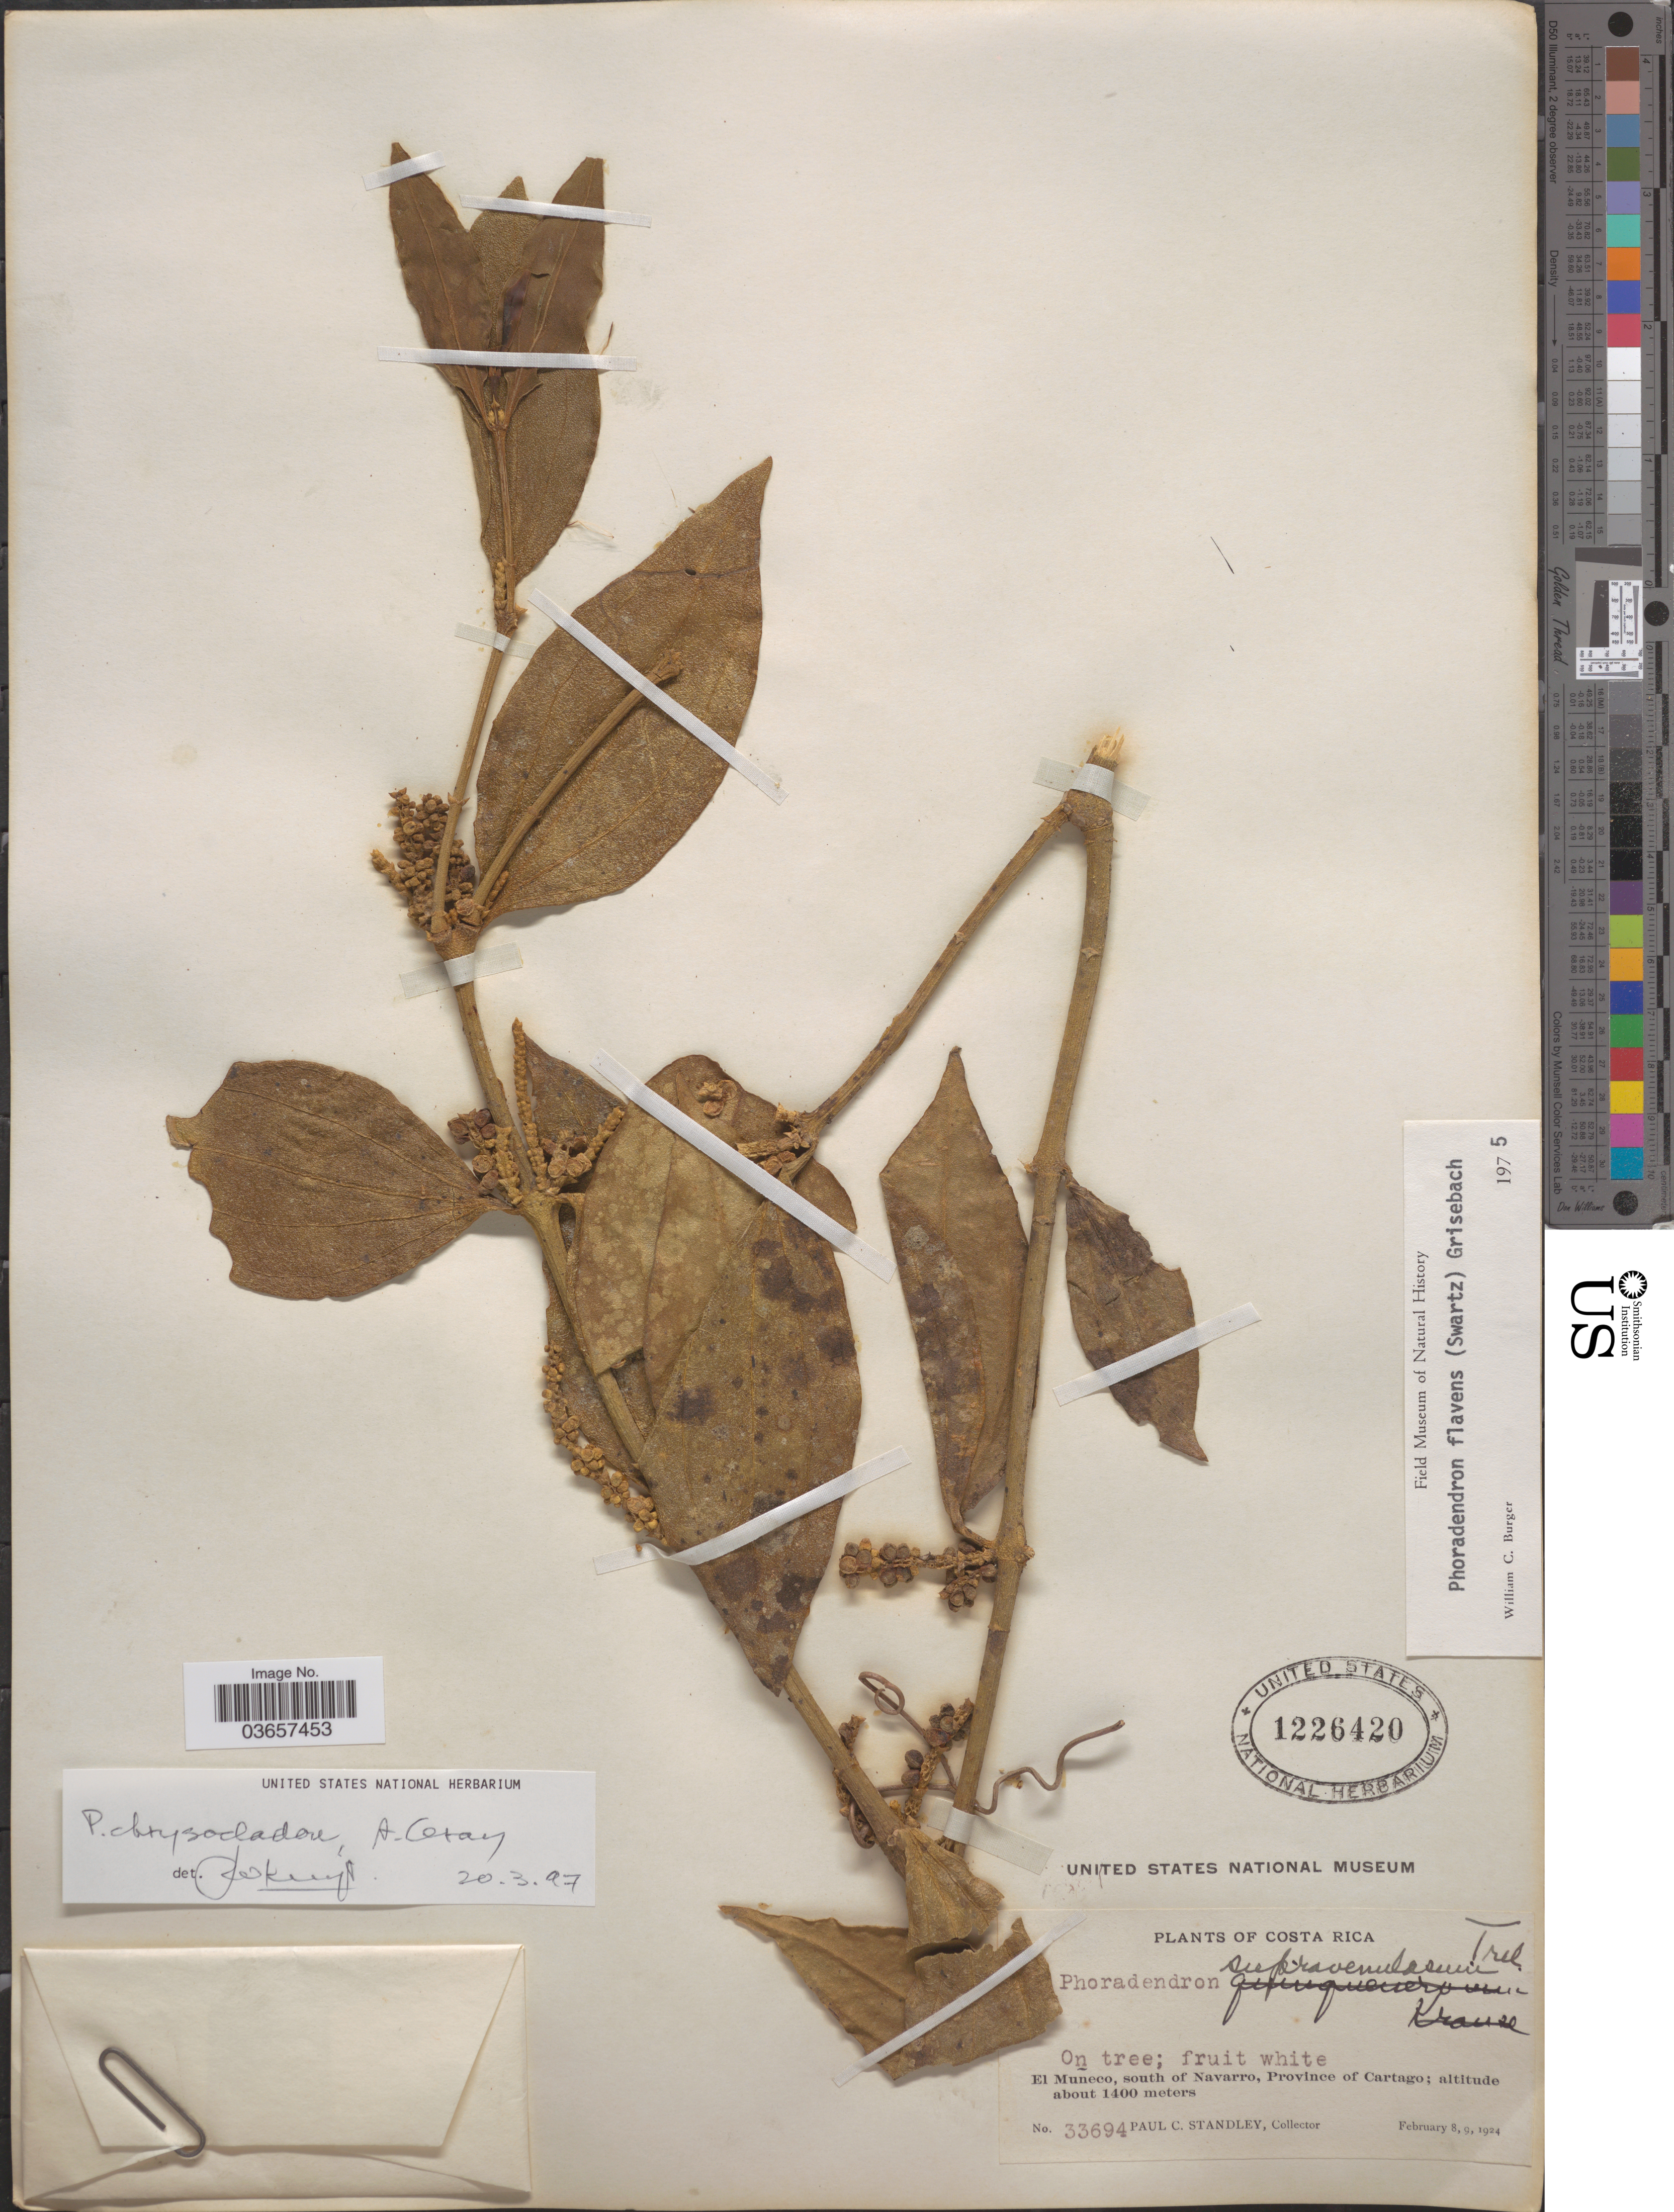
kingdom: Plantae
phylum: Tracheophyta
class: Magnoliopsida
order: Santalales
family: Viscaceae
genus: Phoradendron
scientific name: Phoradendron chrysocladon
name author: A. Gray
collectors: P. C. Standley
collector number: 33694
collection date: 1924-02-08/1924-02-09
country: Costa Rica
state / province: Cartago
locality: El Muñeco, south of Navarro.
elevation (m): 1400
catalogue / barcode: US 1226420